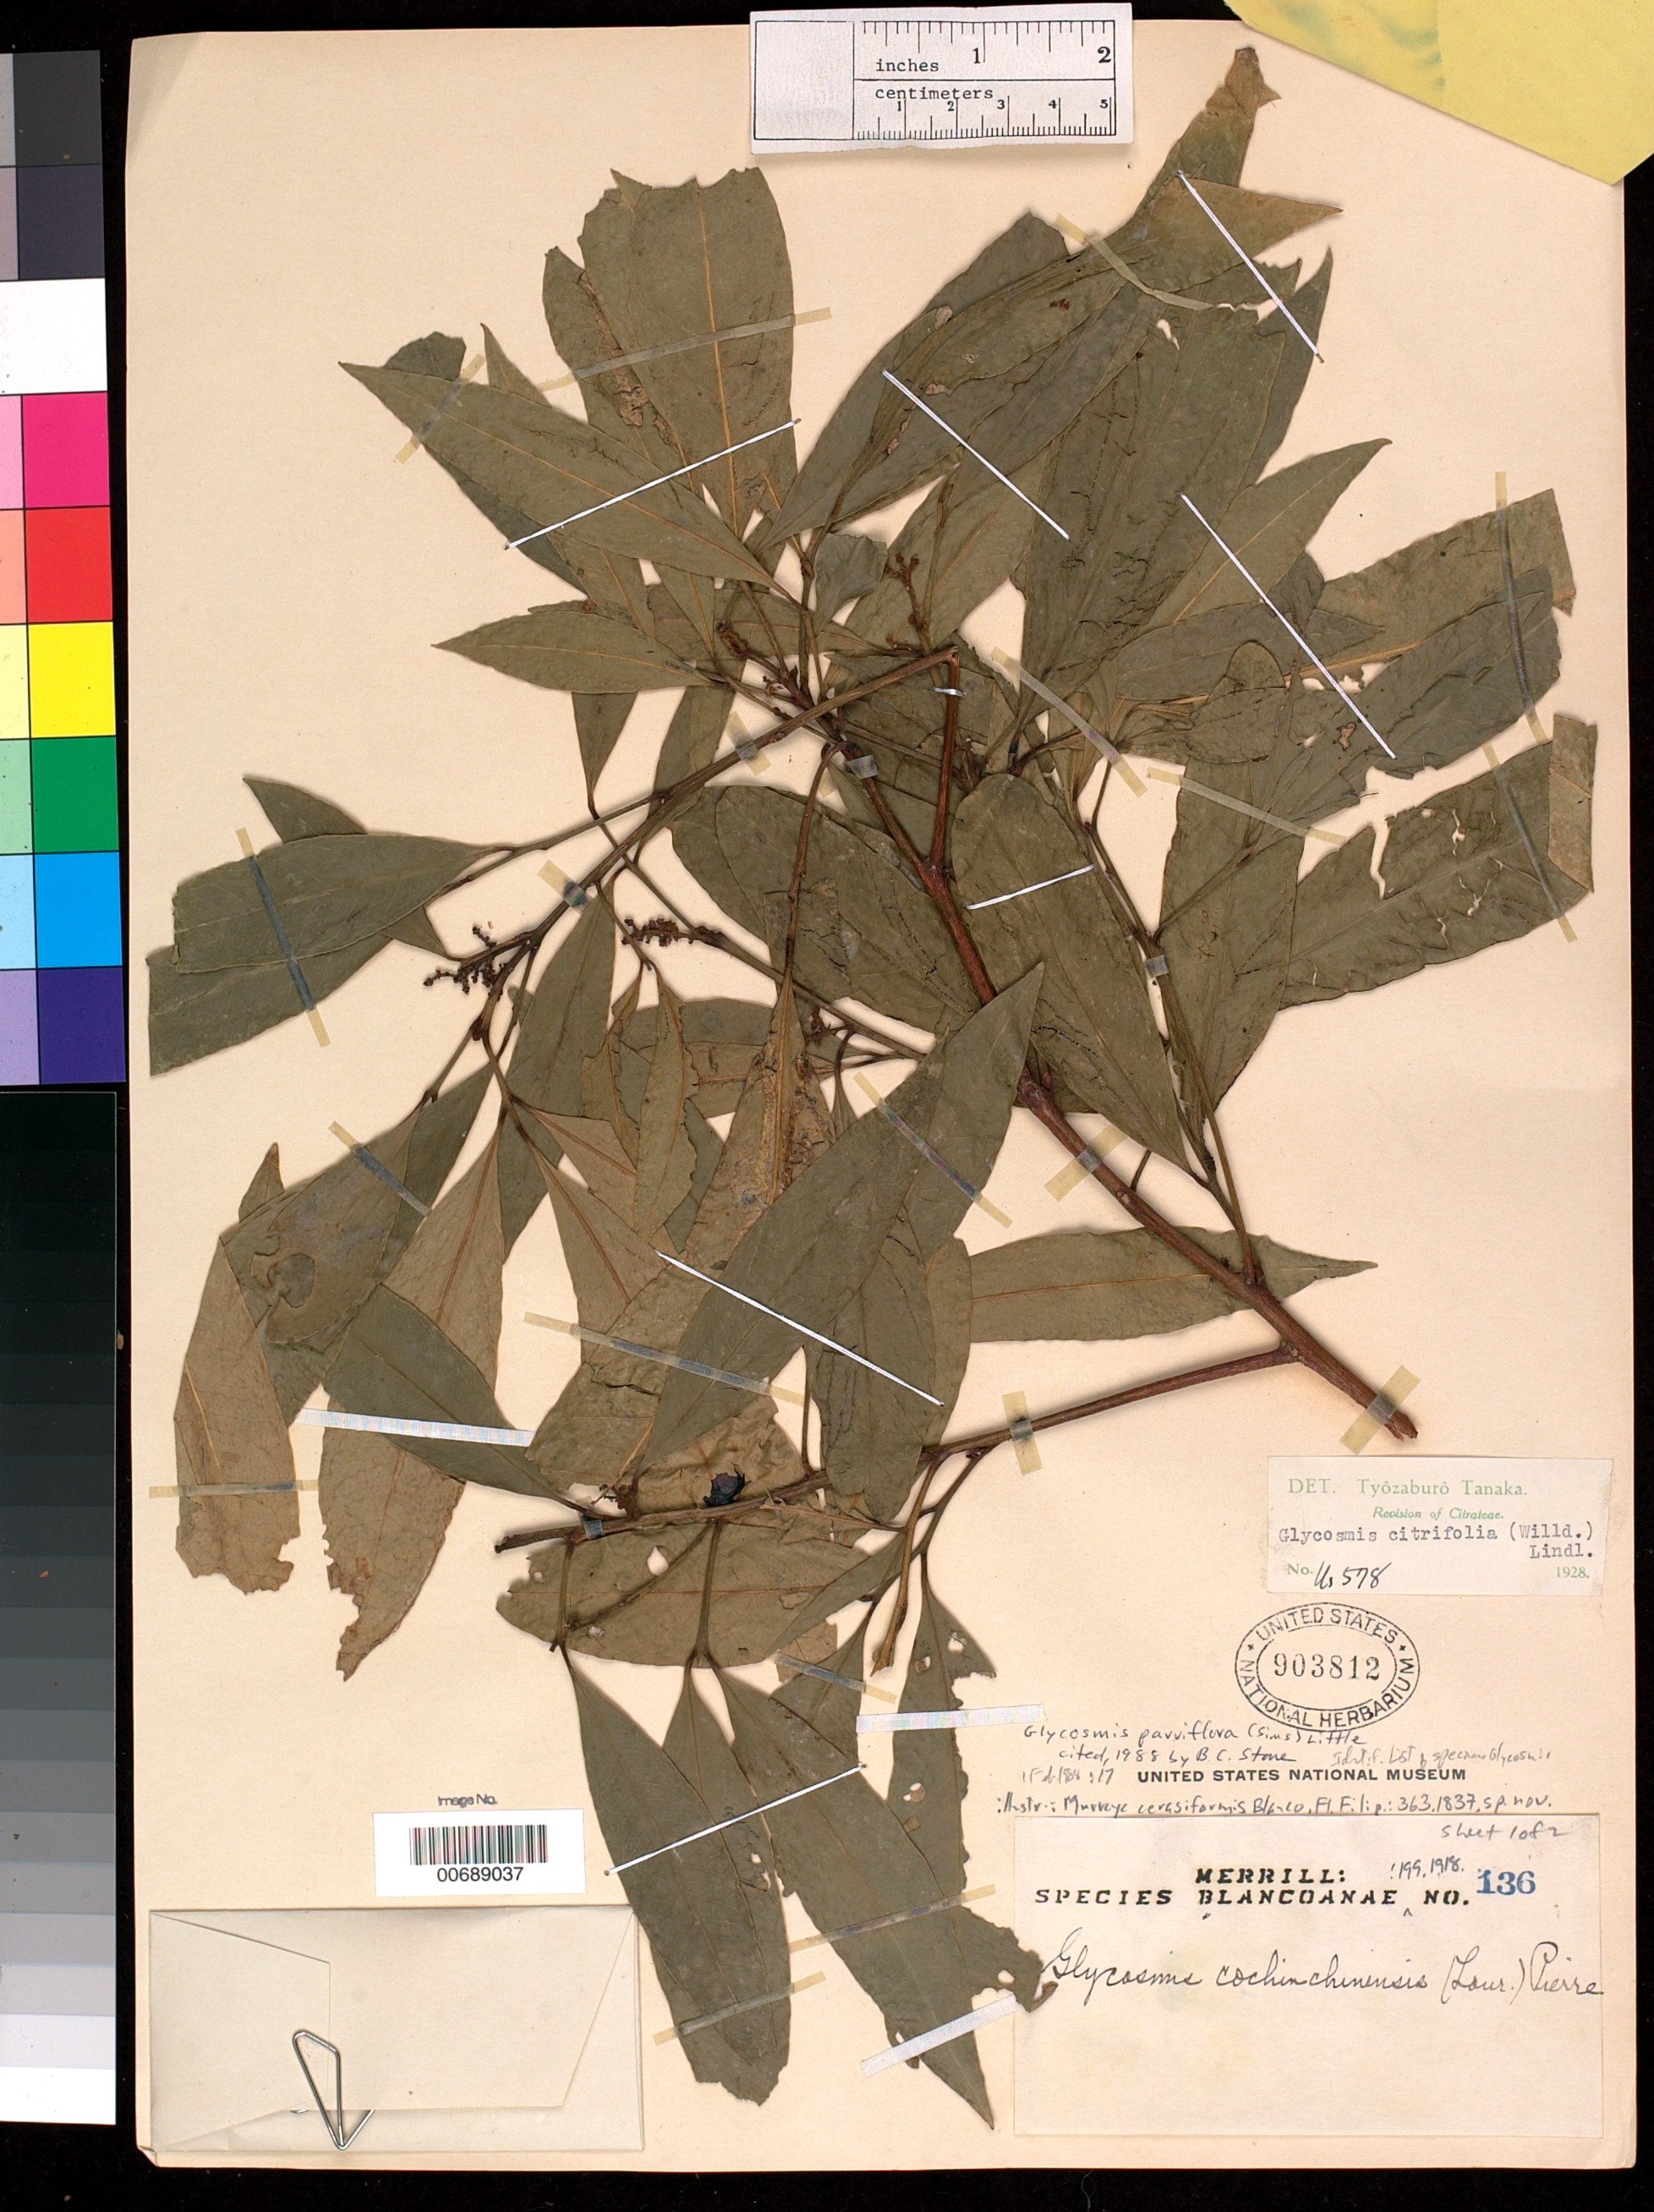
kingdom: Plantae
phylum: Tracheophyta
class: Magnoliopsida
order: Sapindales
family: Rutaceae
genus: Glycosmis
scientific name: Glycosmis parviflora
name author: (Sims) Little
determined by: Goldman, D. H.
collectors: E. D. Merrill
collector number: Sp. Blancoan. 0136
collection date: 1914-10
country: Philippines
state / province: National Capital Region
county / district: Manila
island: Luzon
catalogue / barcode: US 903812